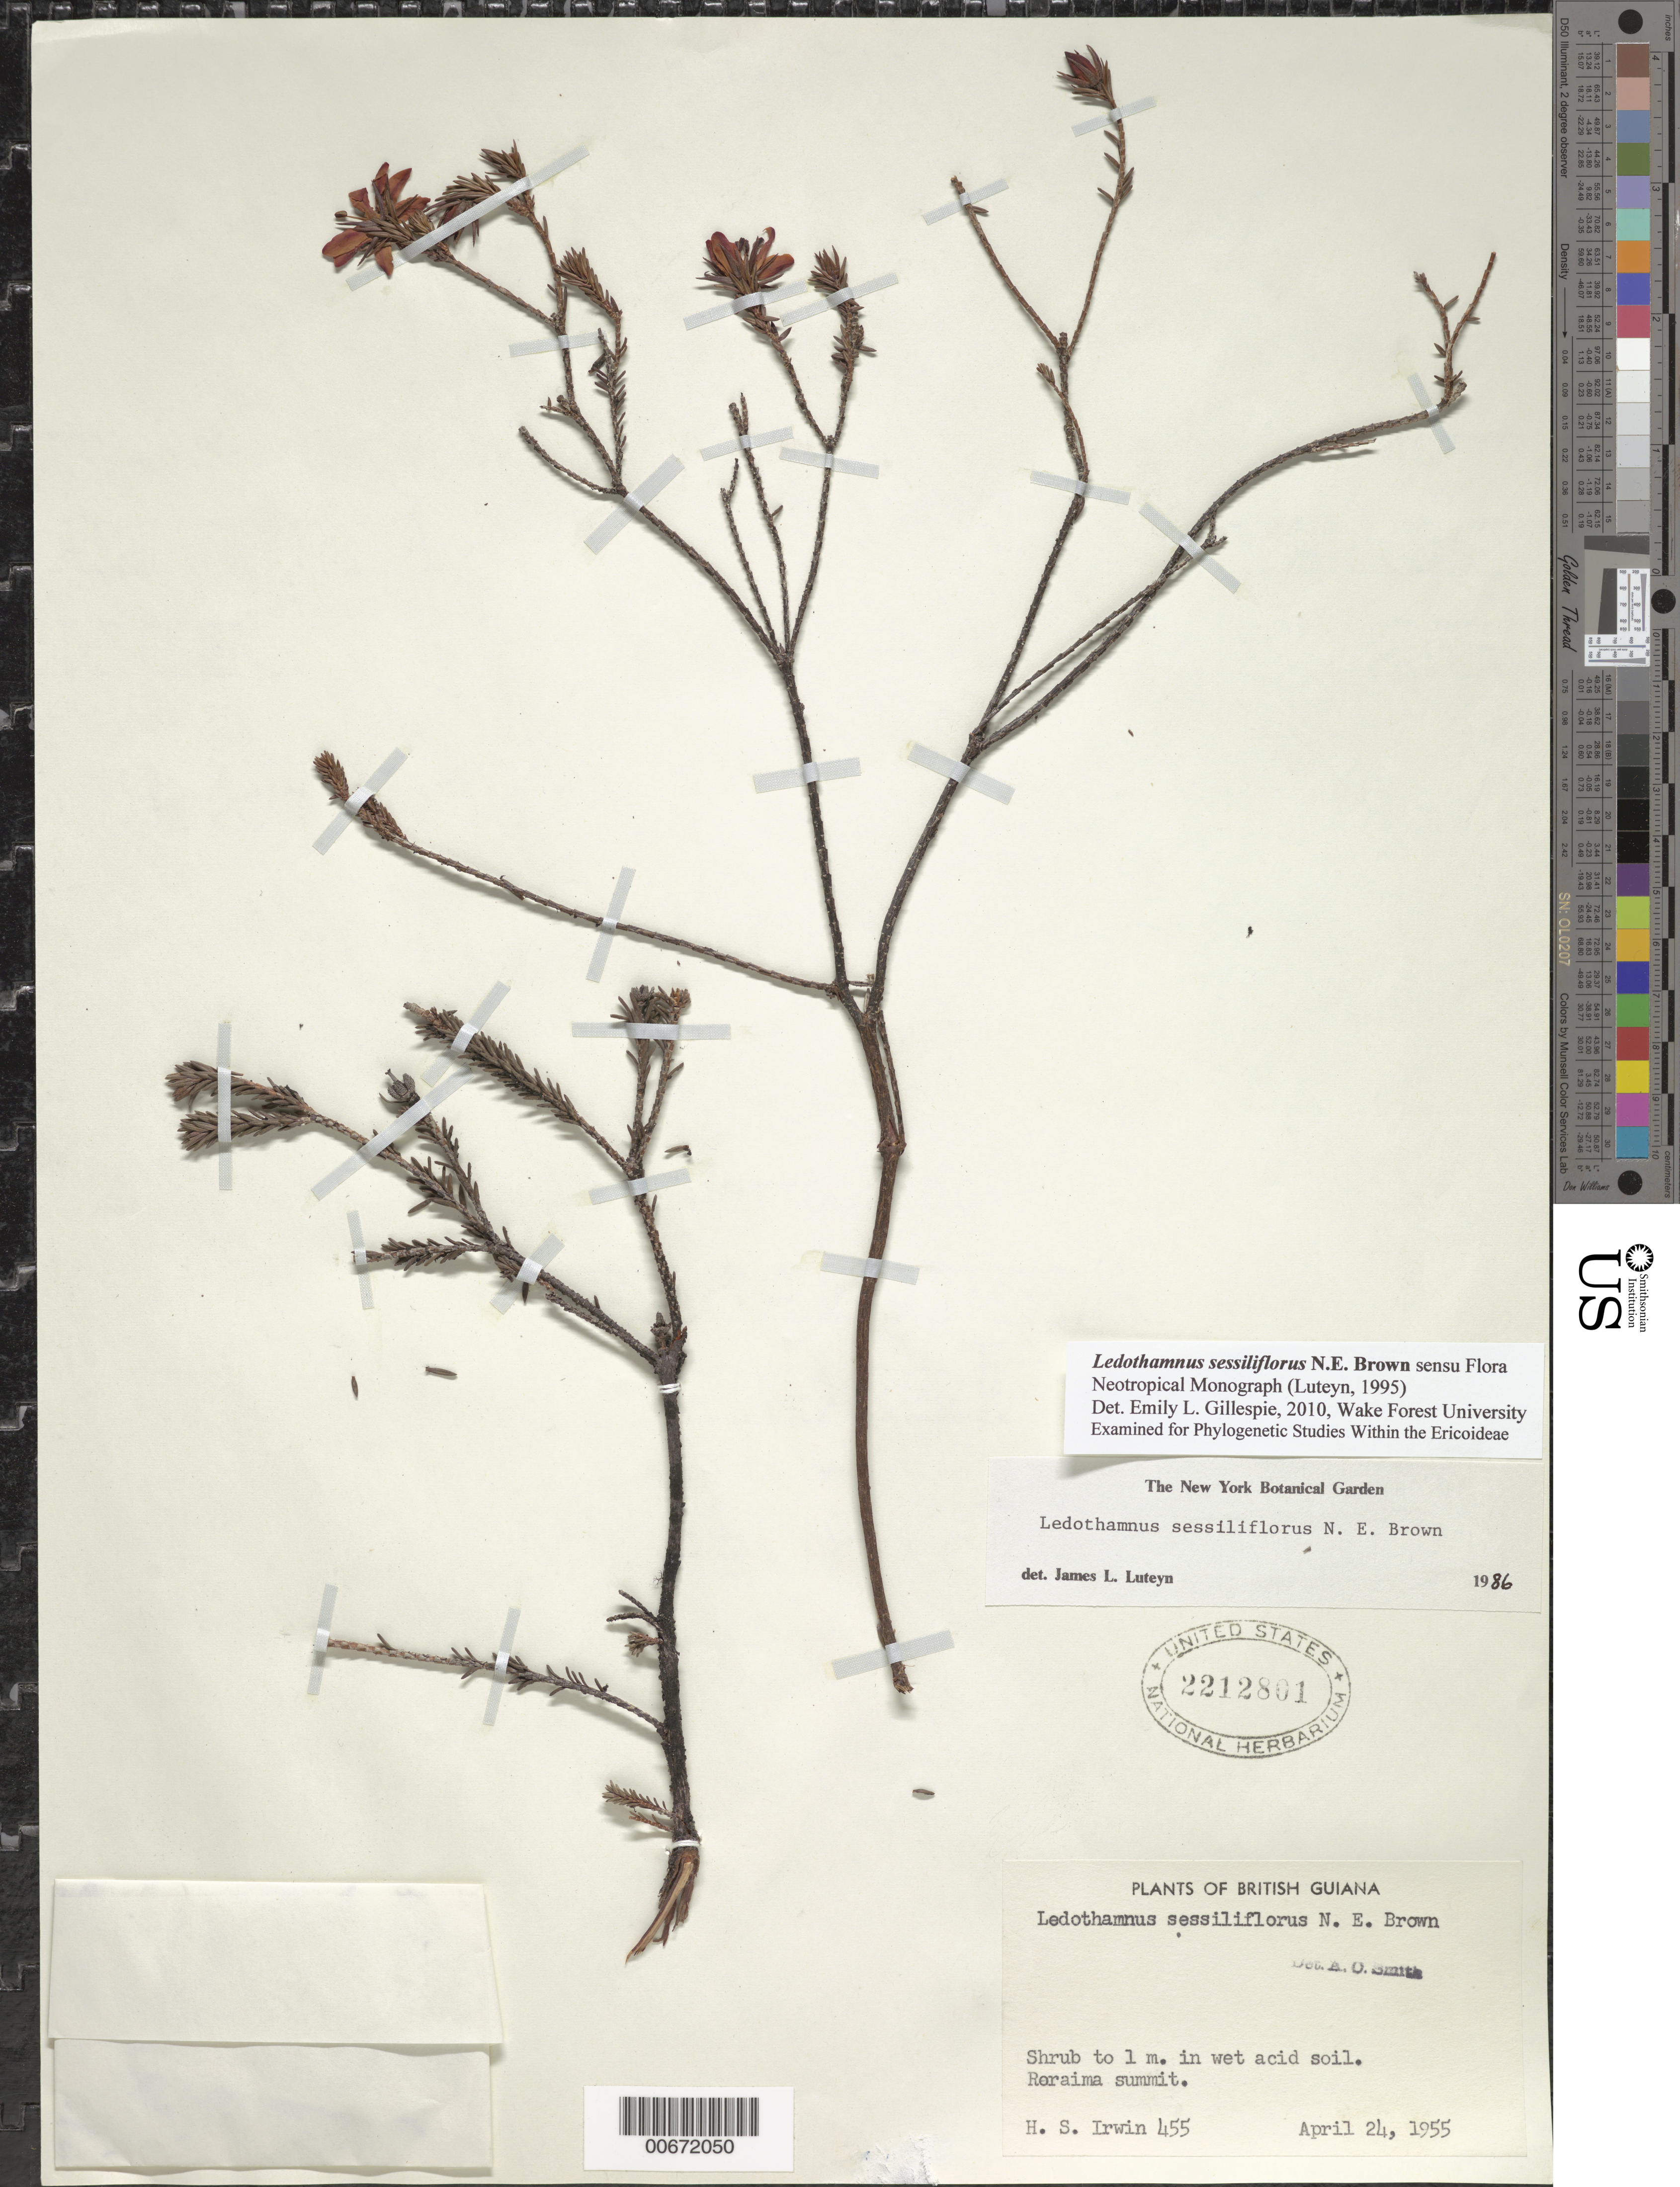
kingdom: Plantae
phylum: Tracheophyta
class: Magnoliopsida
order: Ericales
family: Ericaceae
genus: Ledothamnus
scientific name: Ledothamnus sessiliflorus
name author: N.E. Br.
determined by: Luteyn, J. L.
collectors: H. Irwin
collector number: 455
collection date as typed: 24-Apr-55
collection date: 1955-04-24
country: Guyana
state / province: Cuyuni-Mazaruni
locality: Mt. Roraima, summit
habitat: Wet acid soil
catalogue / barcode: US 2212801